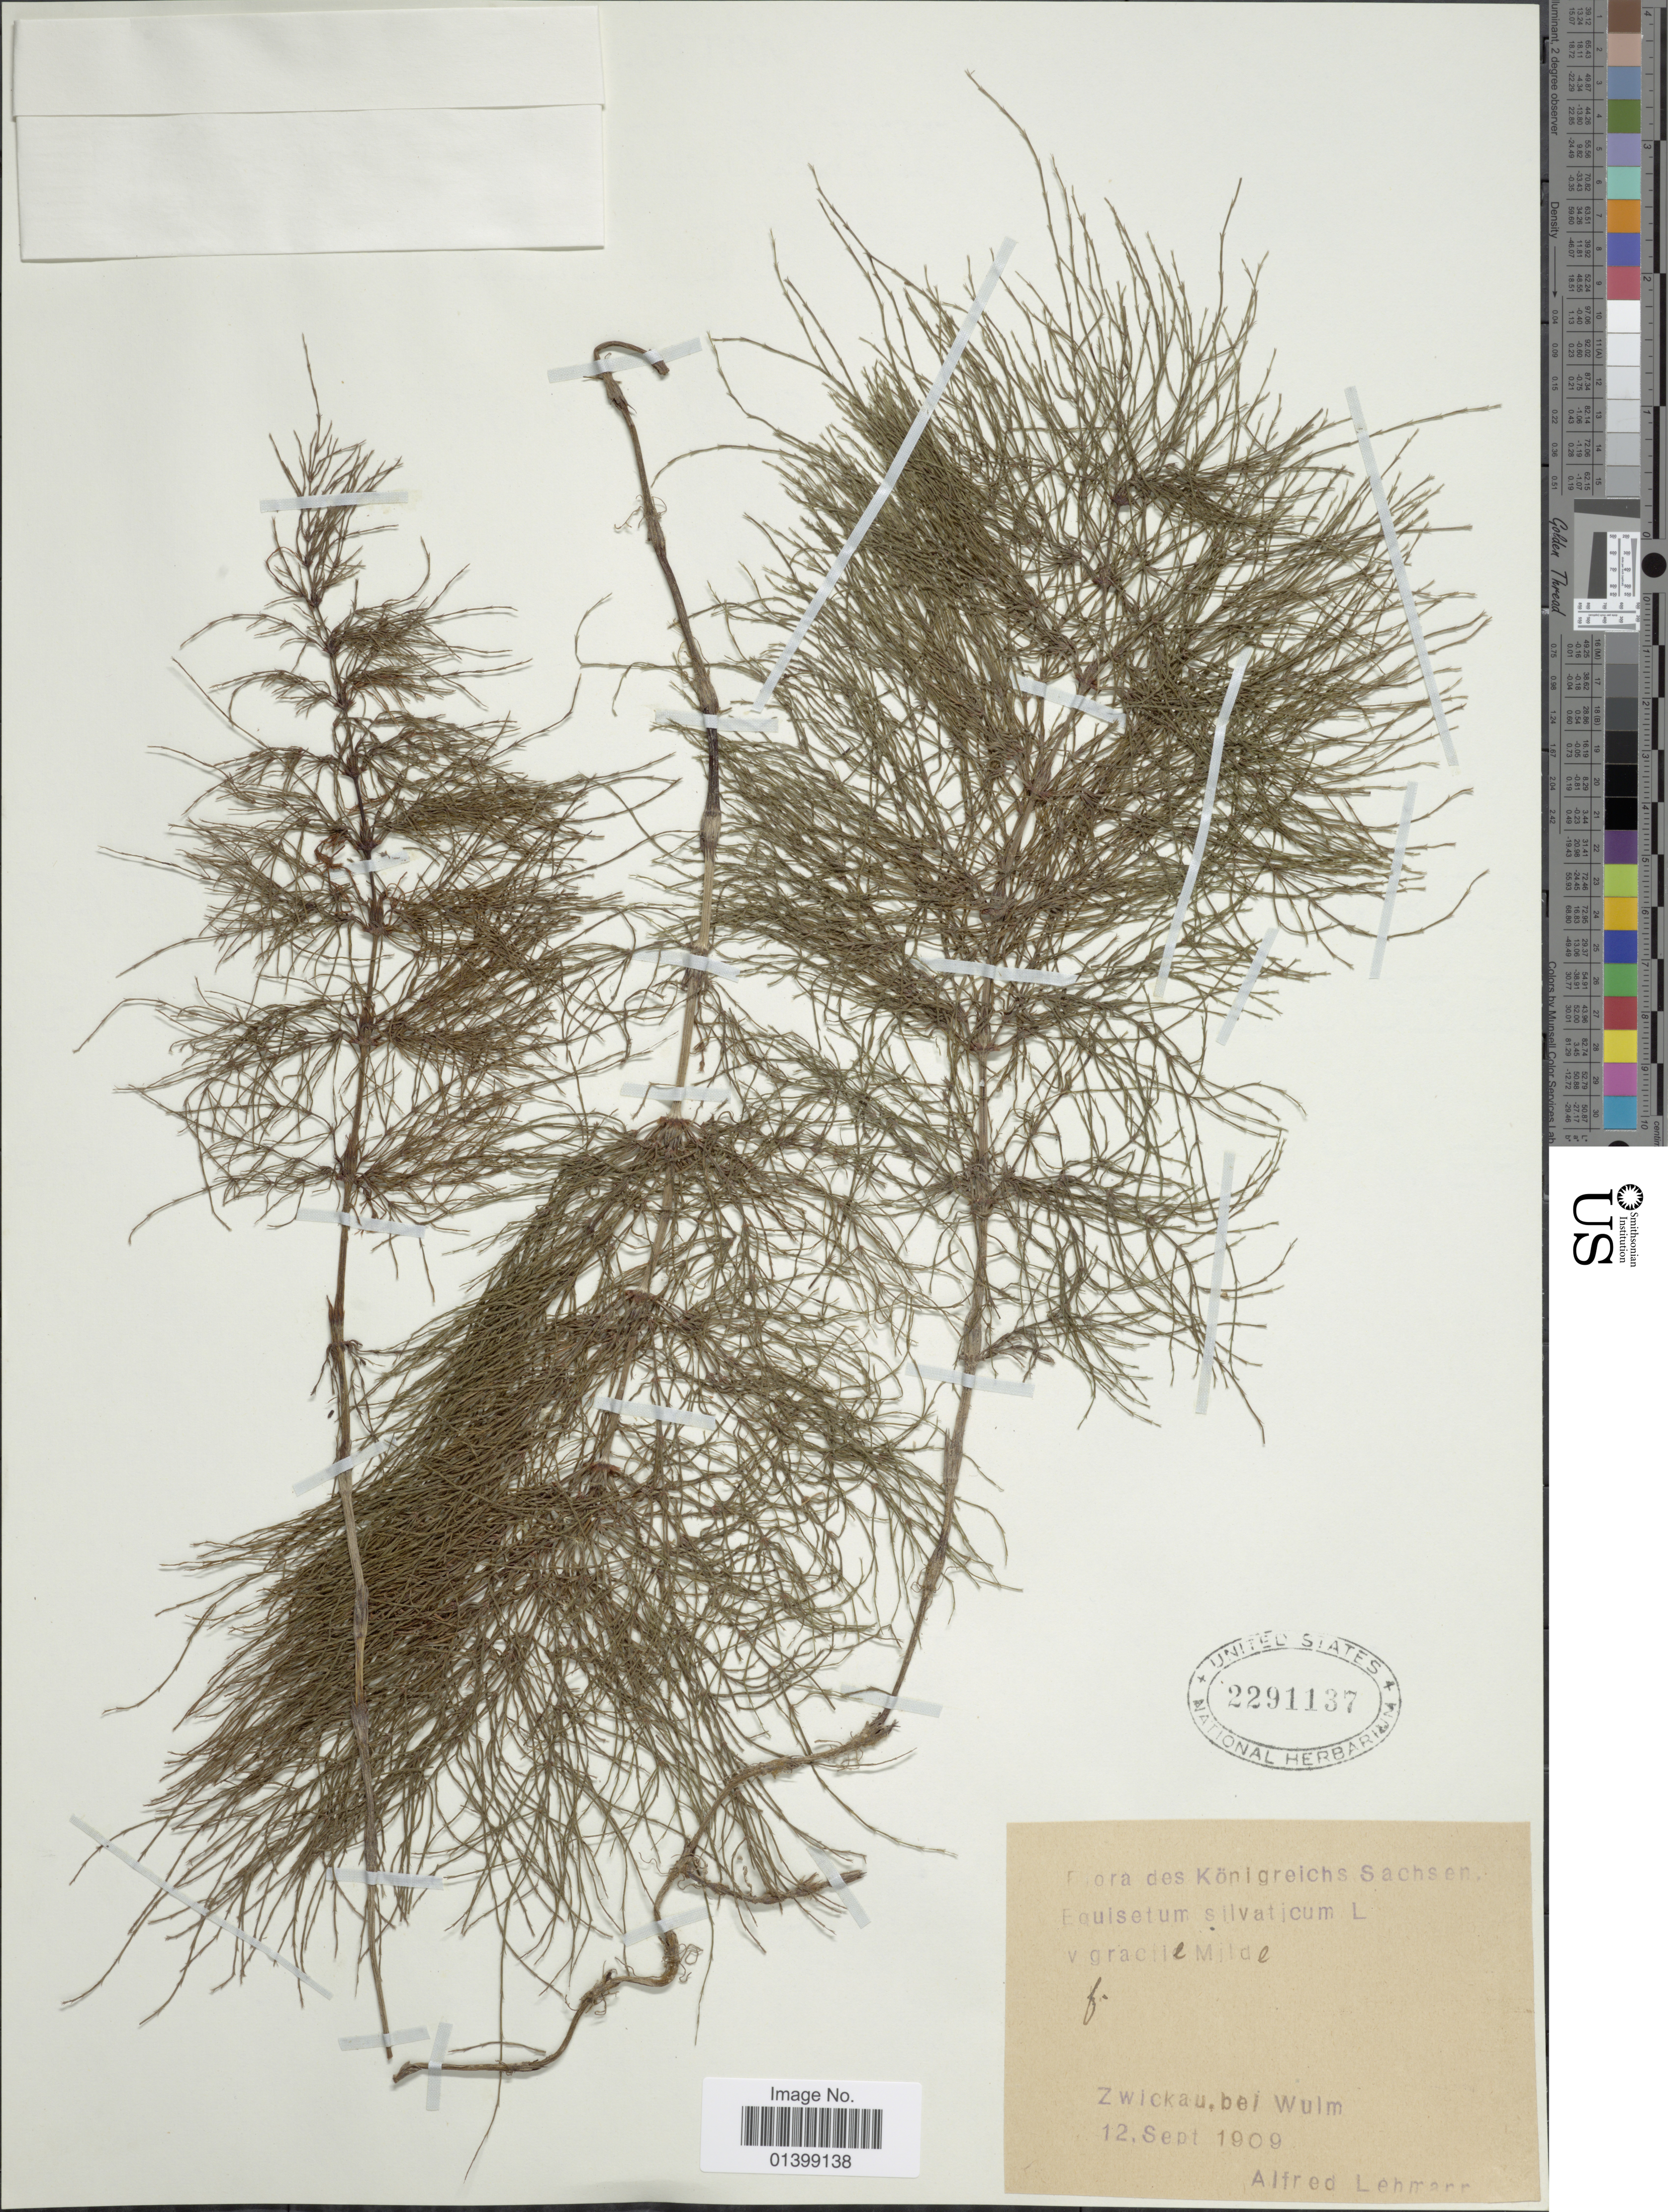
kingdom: Plantae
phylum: Tracheophyta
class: Polypodiopsida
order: Equisetales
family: Equisetaceae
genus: Equisetum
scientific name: Equisetum sylvaticum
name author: L.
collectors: A. Lehmann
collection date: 1909-09-12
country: Germany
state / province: Sachsen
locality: Königreichs, Zwickau, bei Wulm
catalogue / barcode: US 2291137